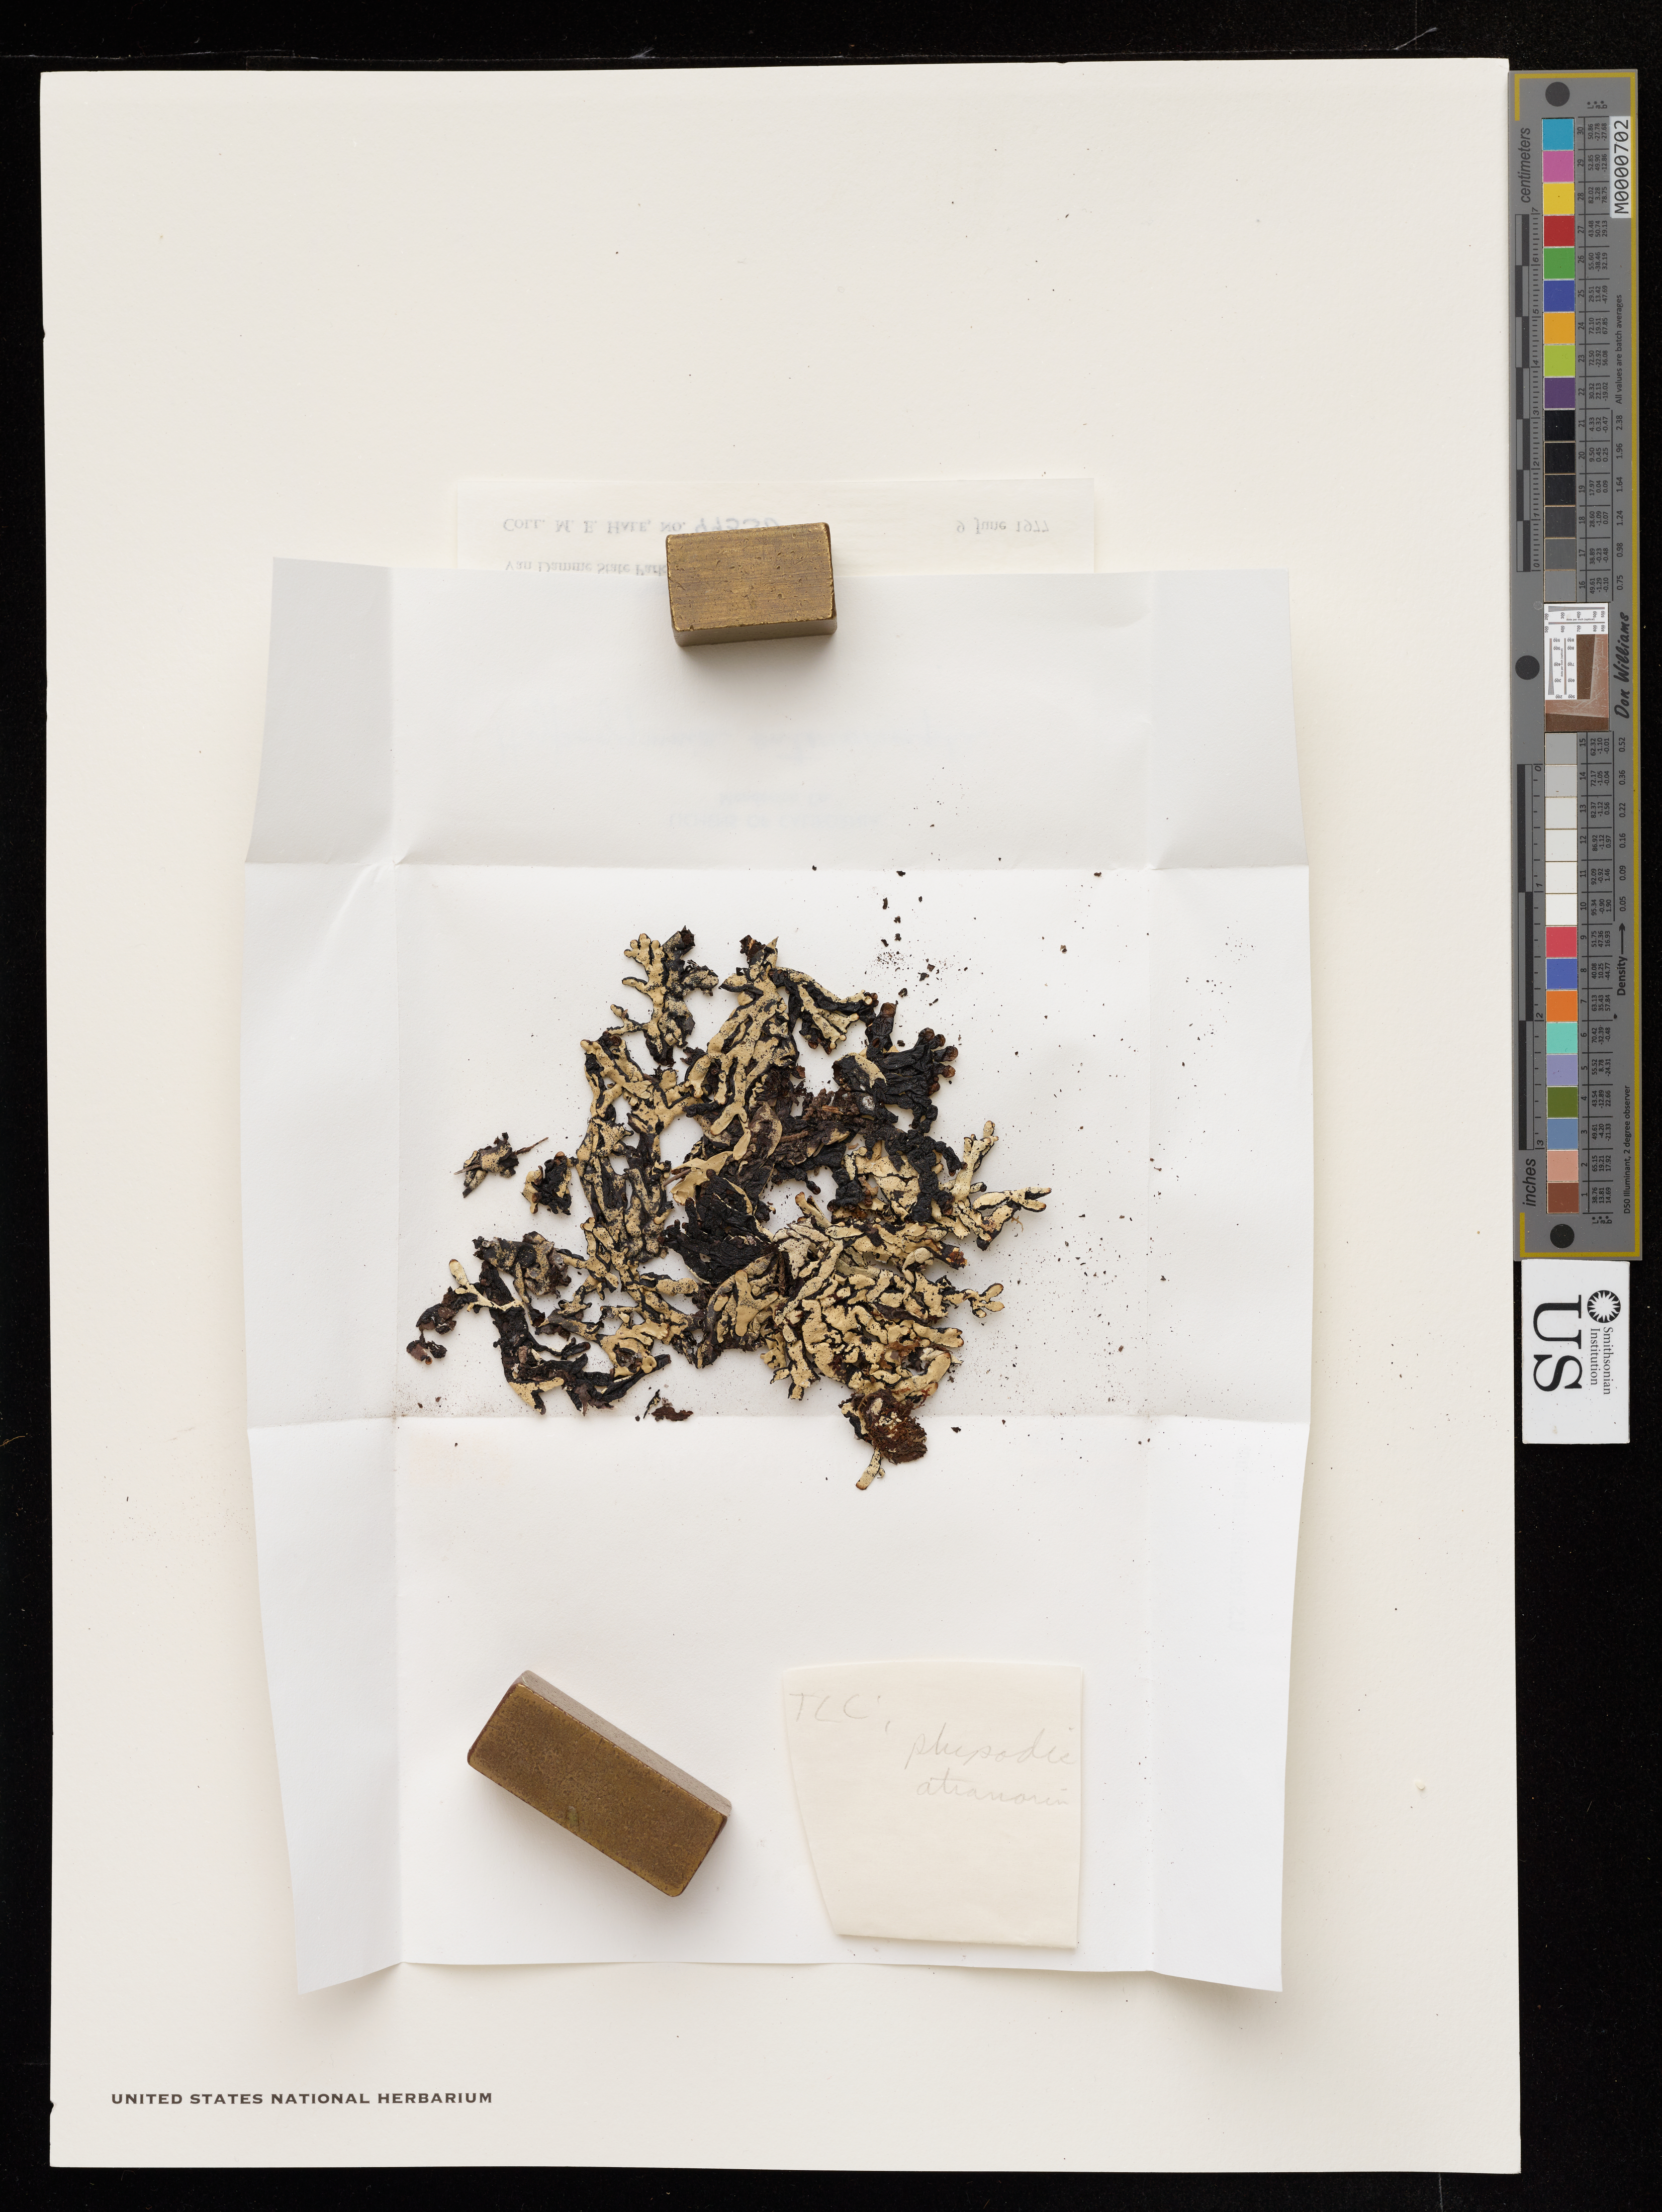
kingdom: Fungi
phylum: Ascomycota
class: Lecanoromycetes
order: Lecanorales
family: Parmeliaceae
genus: Hypogymnia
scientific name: Hypogymnia enteromorpha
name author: (Ach.) Nyl.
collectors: M. Hale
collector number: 49350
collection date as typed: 09 Jun 1977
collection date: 1977-06-09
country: United States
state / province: California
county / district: Mendocino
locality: Van damme st. park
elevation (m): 0